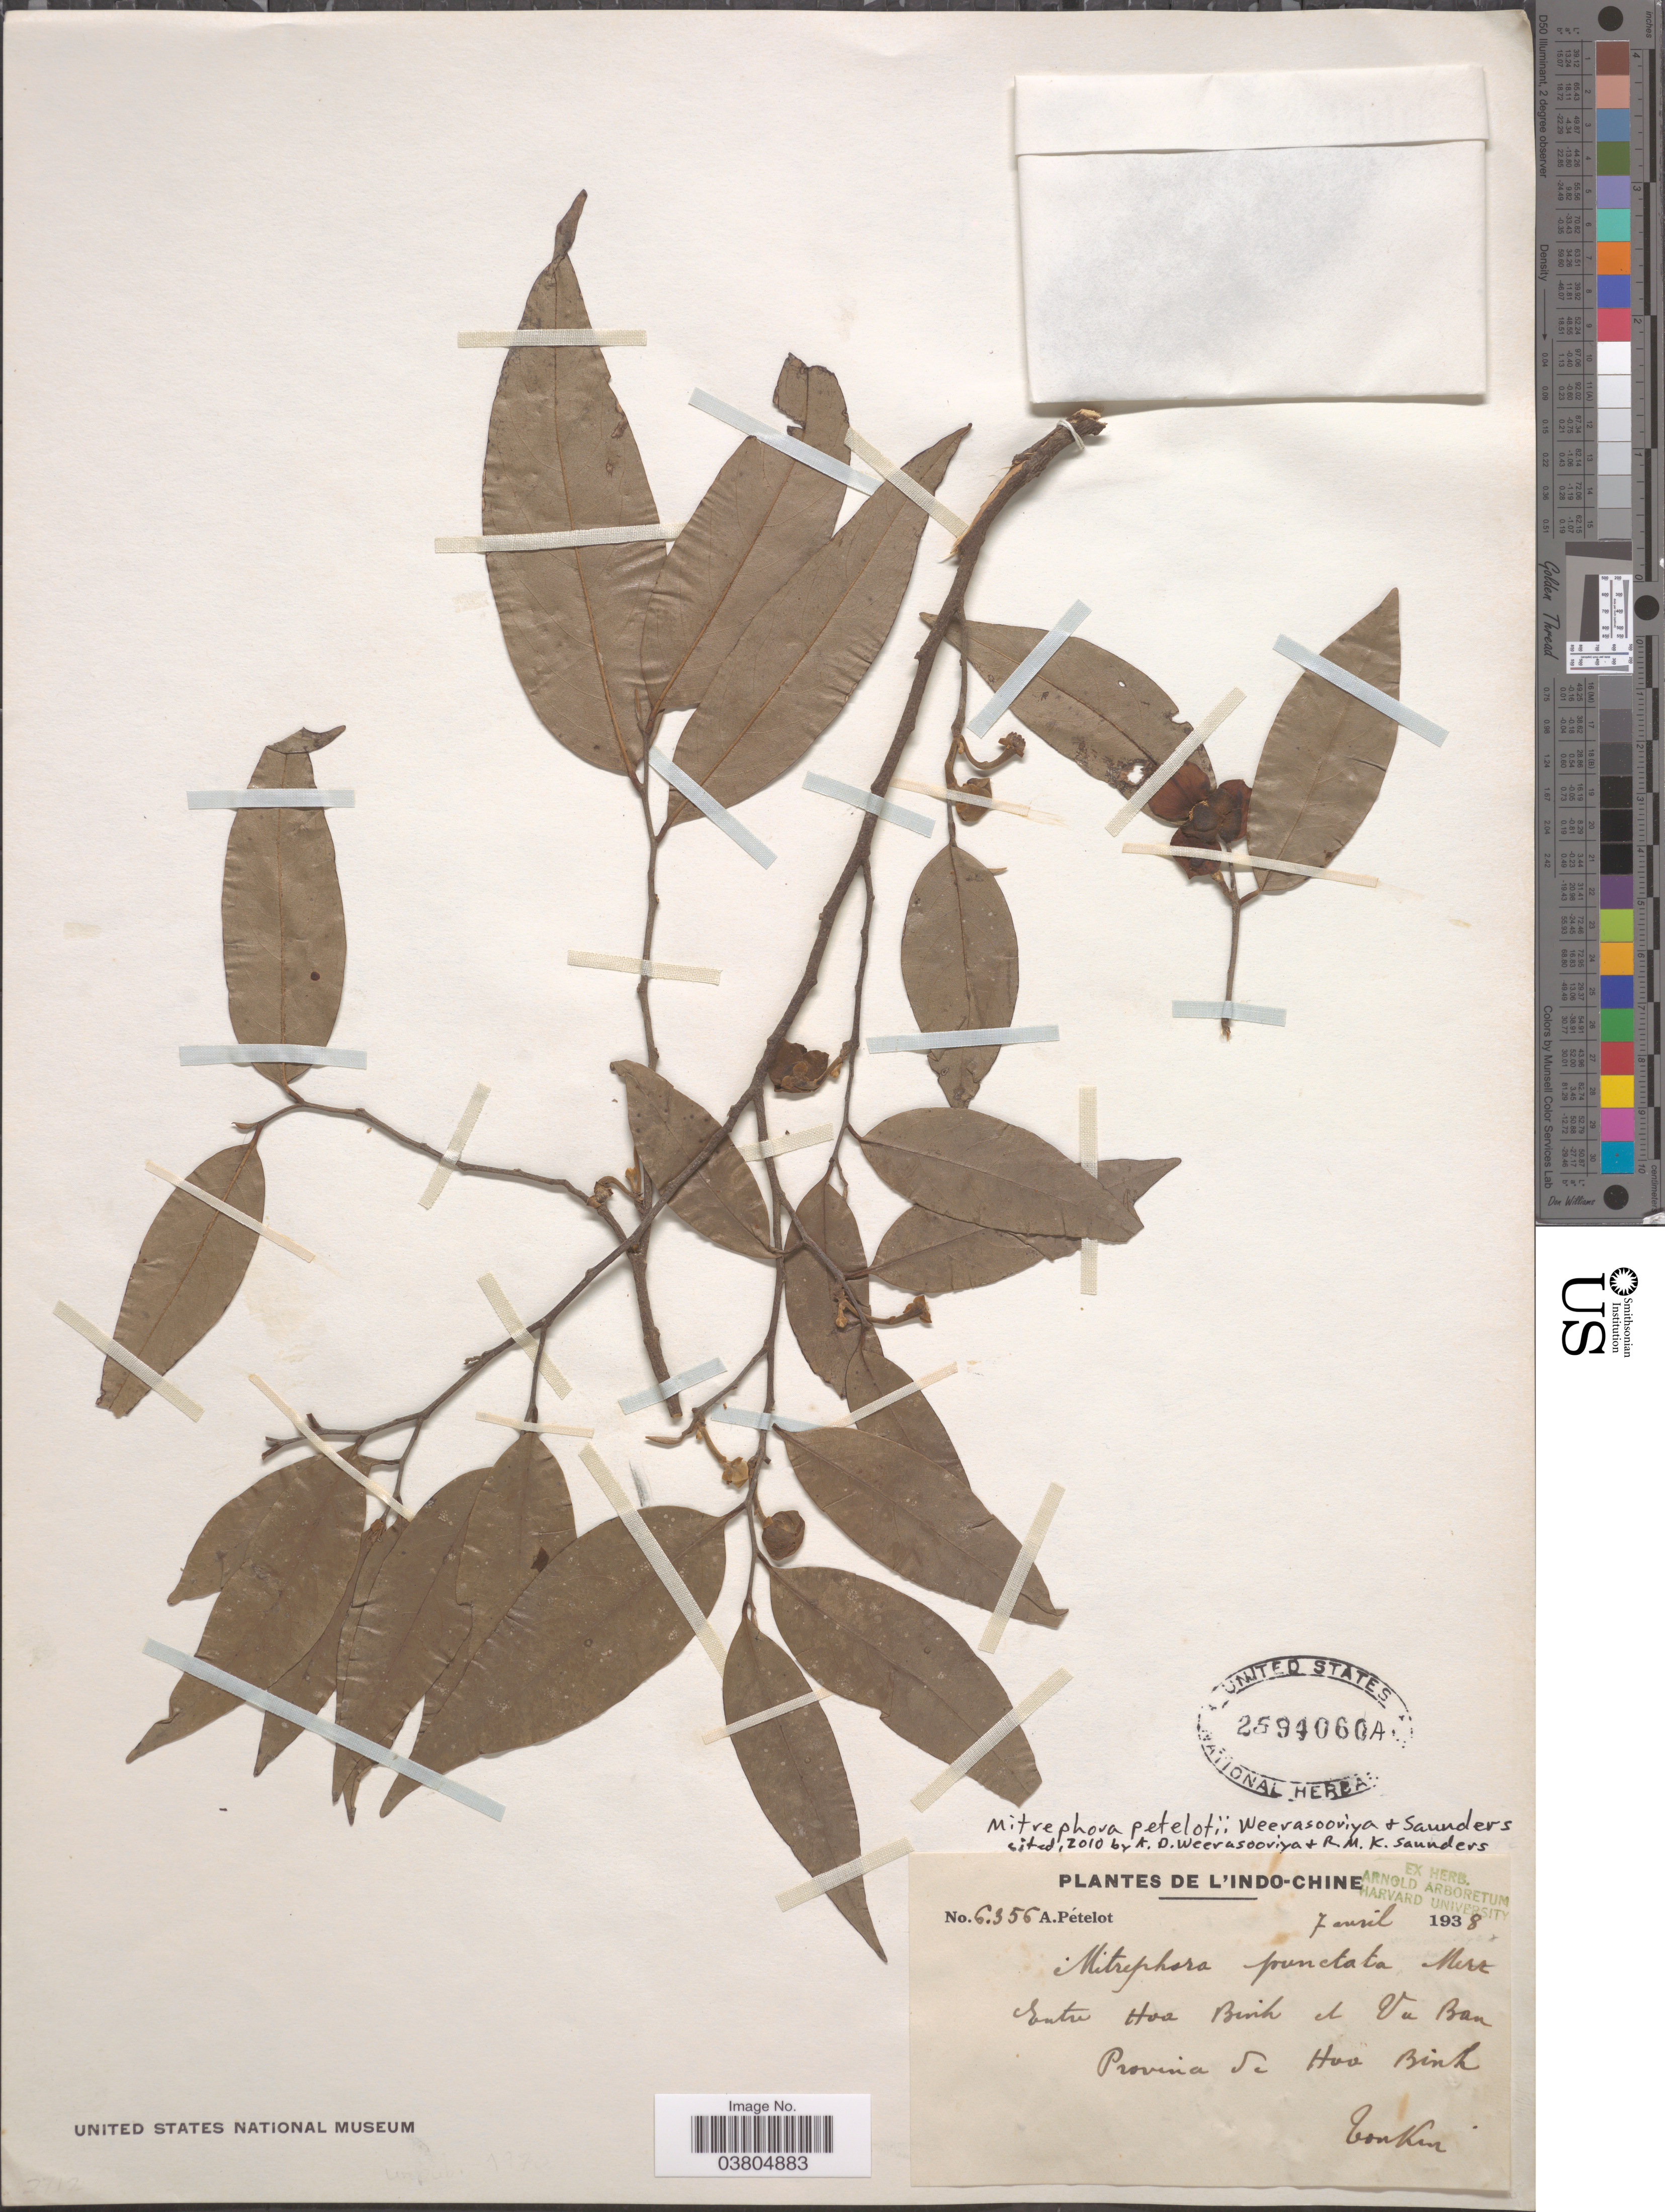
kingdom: Plantae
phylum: Tracheophyta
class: Magnoliopsida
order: Magnoliales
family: Annonaceae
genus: Mitrephora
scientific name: Mitrephora petelotii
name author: Weeras. & R.M.K. Saunders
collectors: A. Petelot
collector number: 6356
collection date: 1938-04-07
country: Vietnam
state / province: Hoa Binh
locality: L'Indo-Chine. Entre Hoa Binh et Vu Ban. Province de Hoa Binh.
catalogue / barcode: US 2594060A